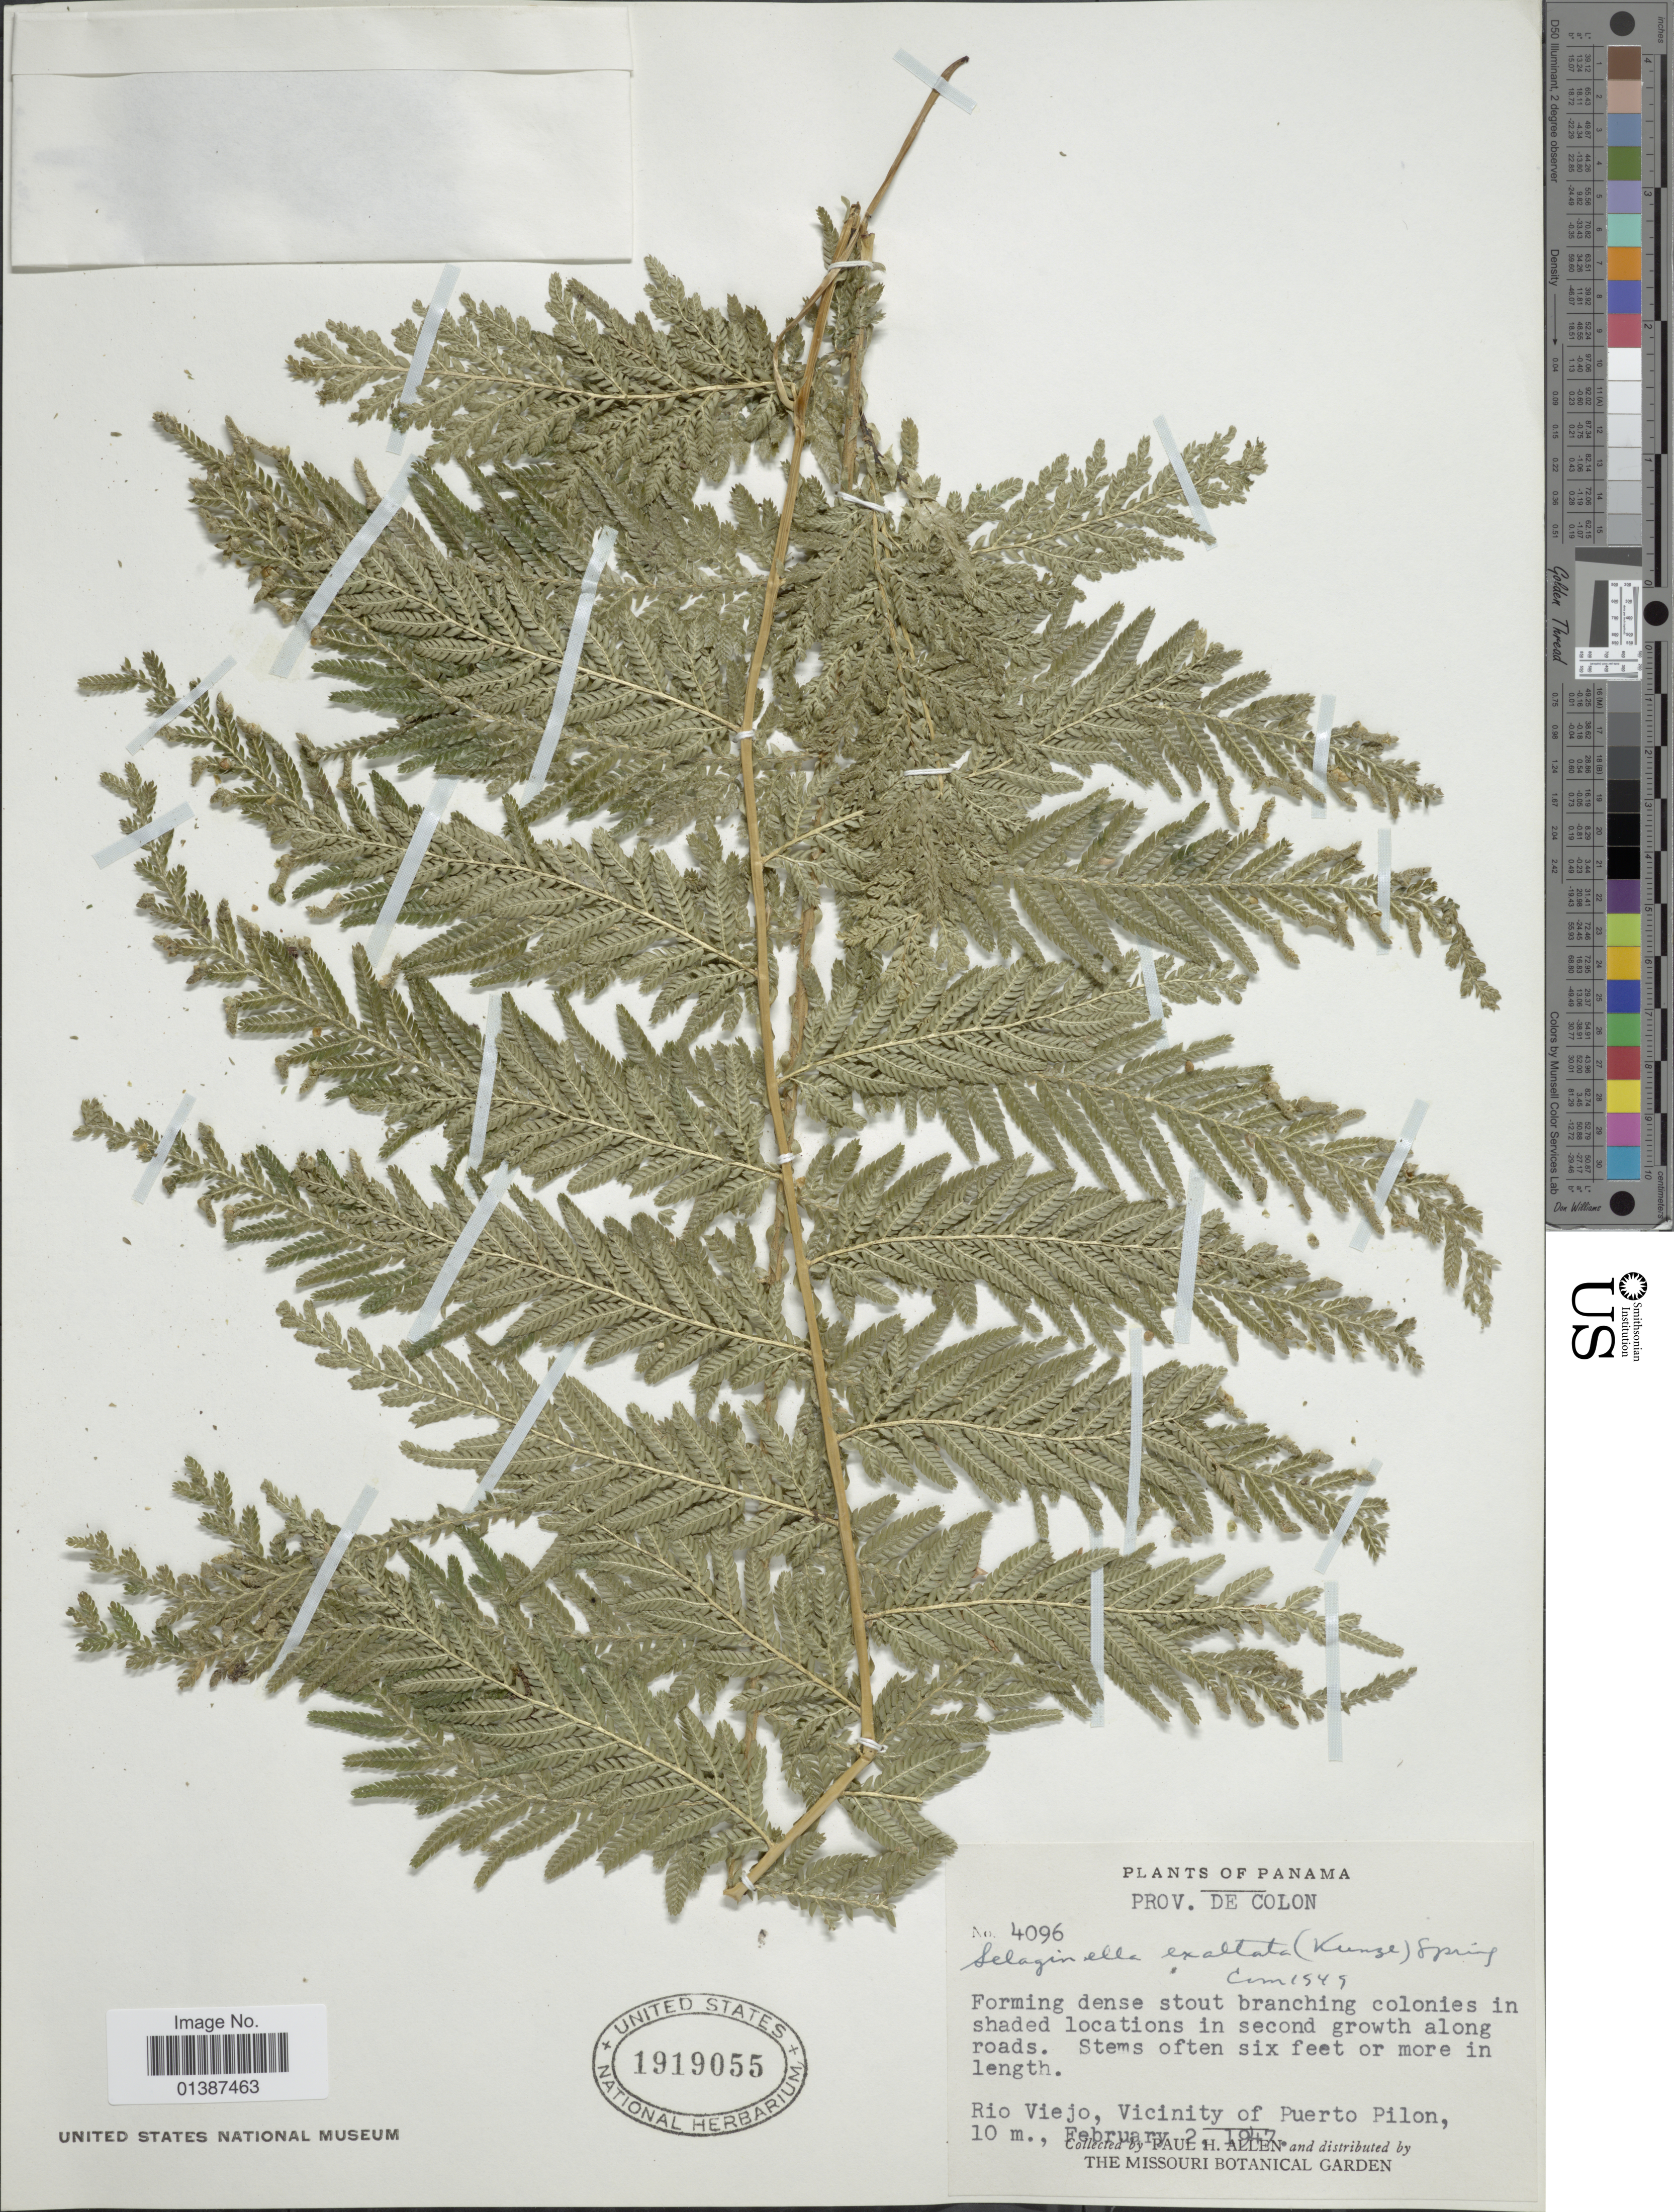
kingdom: Plantae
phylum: Tracheophyta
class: Lycopodiopsida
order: Selaginellales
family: Selaginellaceae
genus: Selaginella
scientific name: Selaginella exaltata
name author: (Kunze) Spring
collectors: P. H. Allen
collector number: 4096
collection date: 1947-02-02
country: Panama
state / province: Colón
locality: Prov. de Colon, Rio Viejo, Vicinity of Puerto Pilon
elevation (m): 10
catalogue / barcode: US 1919055